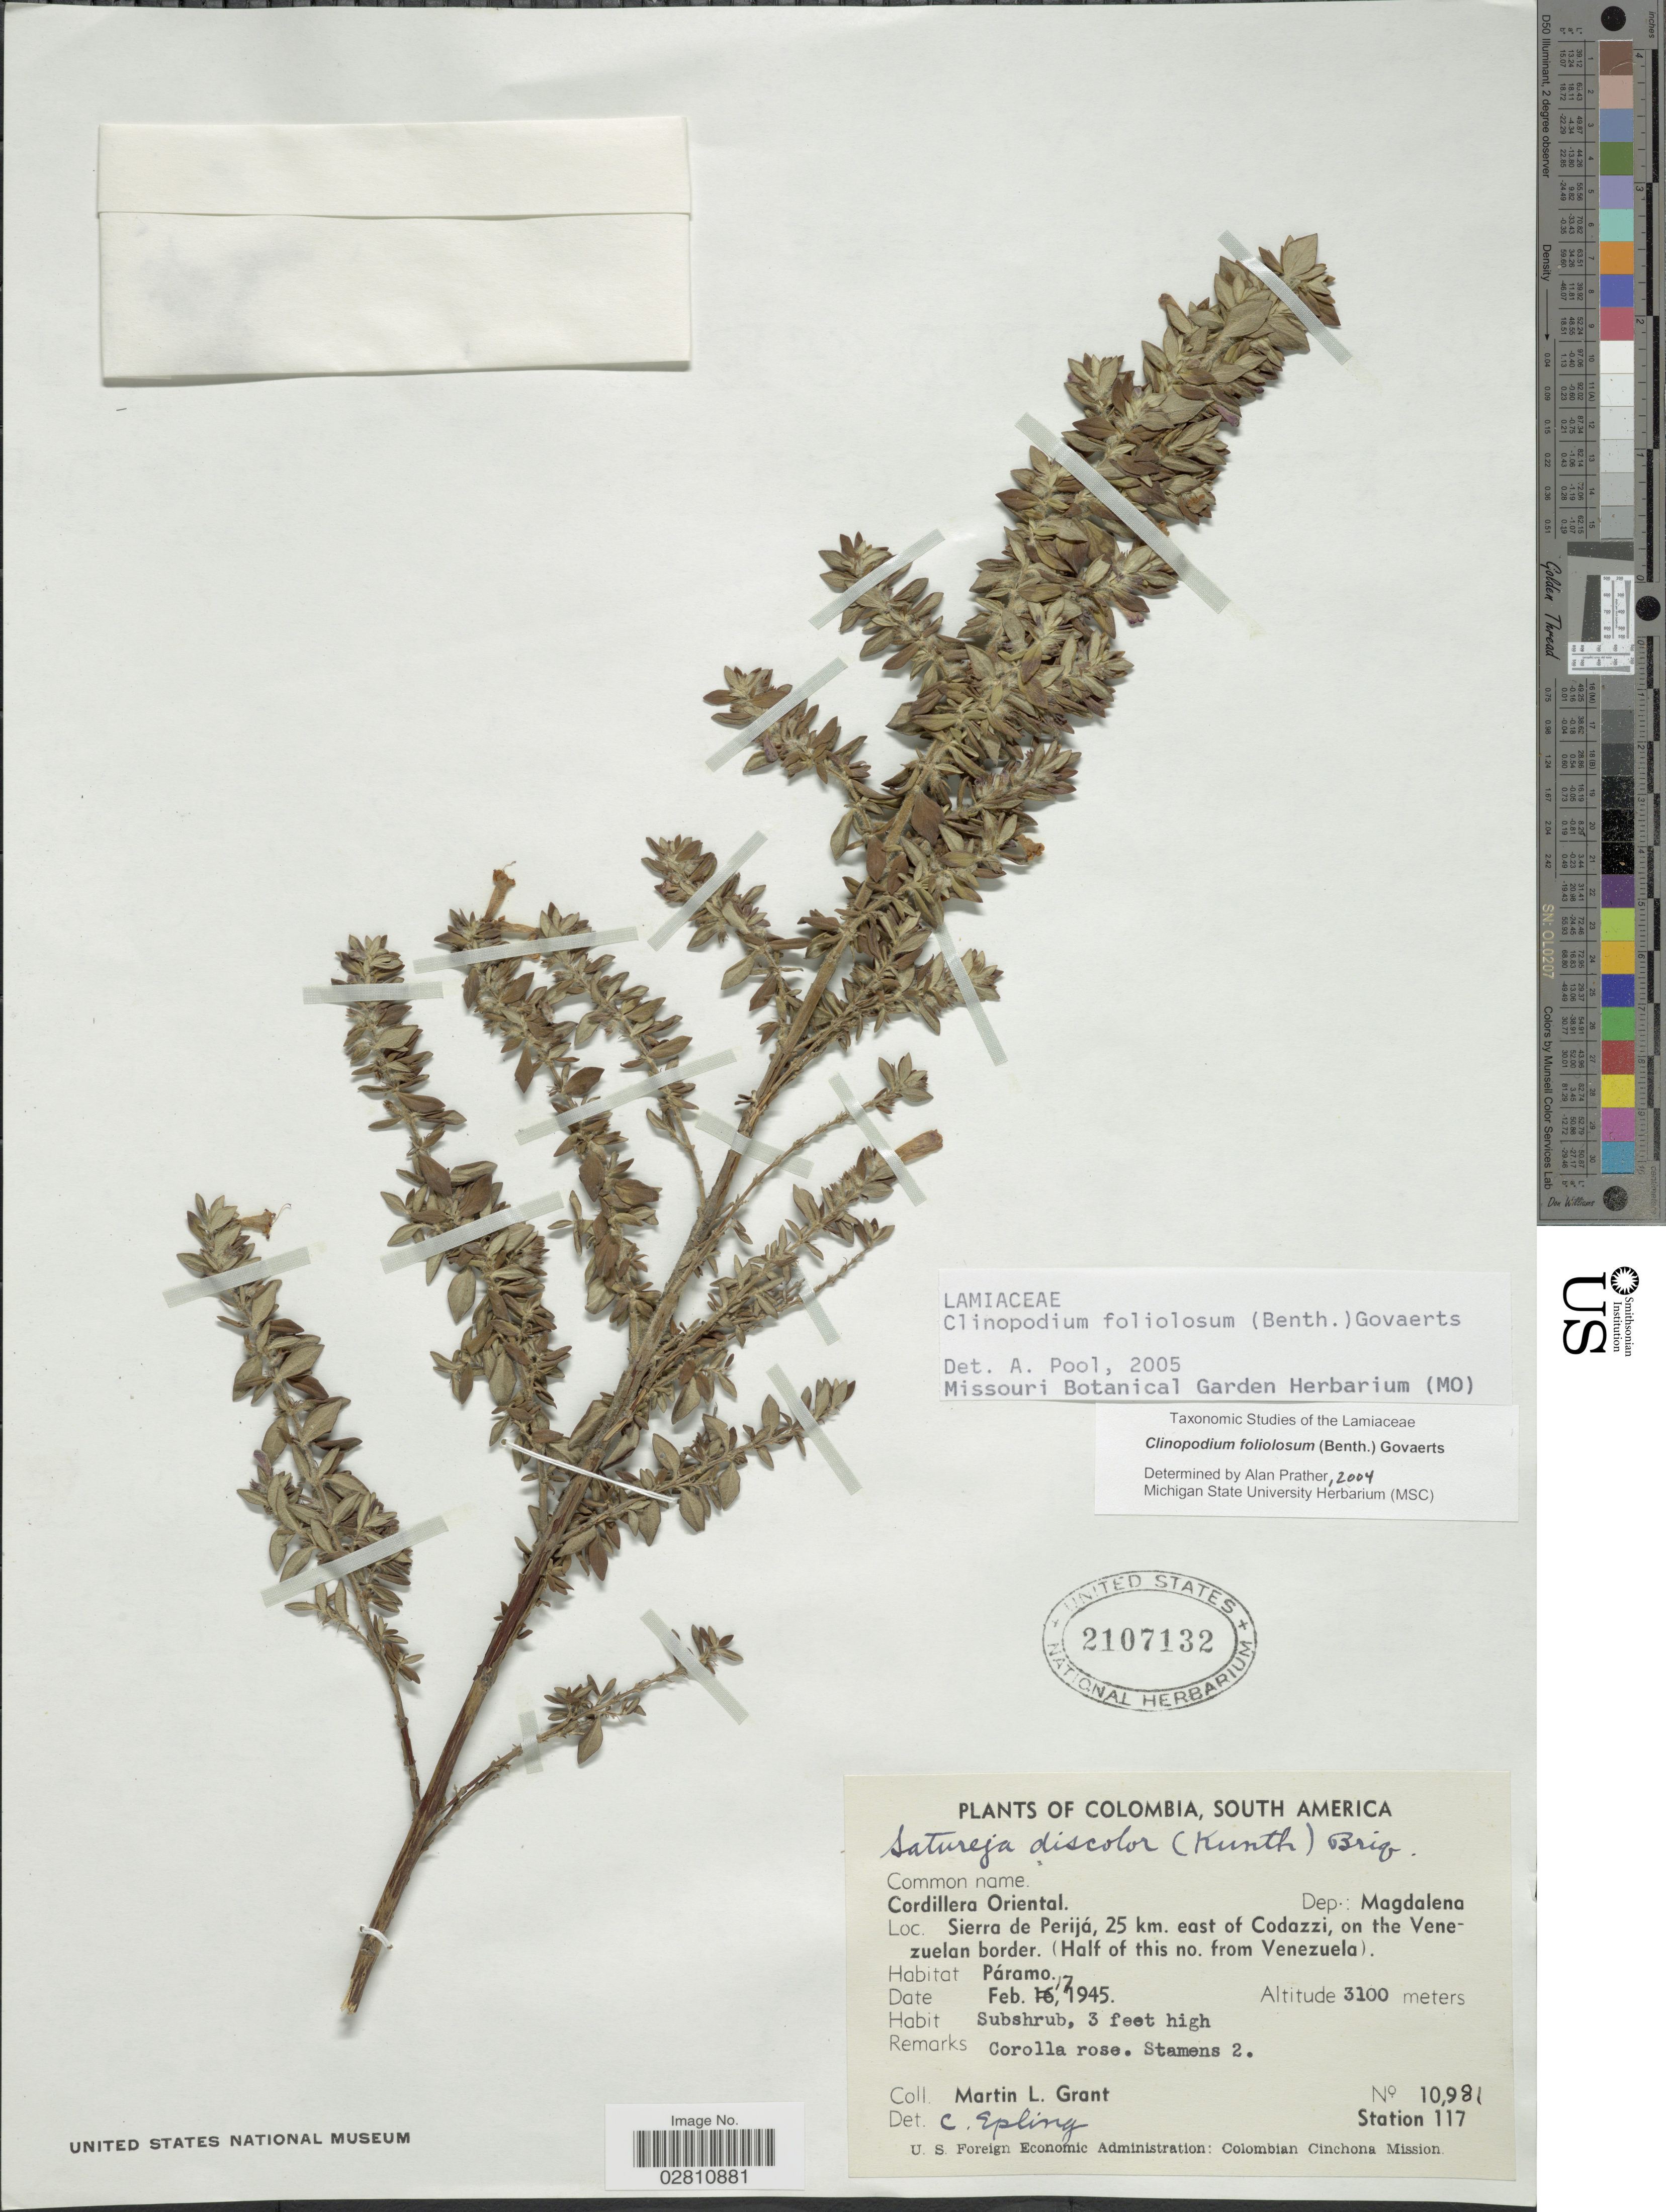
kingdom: Plantae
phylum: Tracheophyta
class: Magnoliopsida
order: Lamiales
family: Lamiaceae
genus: Clinopodium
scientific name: Clinopodium foliolosum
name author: (Benth.) Govaerts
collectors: M. L. Grant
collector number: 10981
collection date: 1945-02-17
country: Colombia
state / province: Magdalena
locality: Cordillera Oriental, Dep.: Magdalena, Sierra de Perijá, 25 km. east of Codazzi, on the Venzuelan border. (Half of this no. from Venezuela), Páramo, Station 117.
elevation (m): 3100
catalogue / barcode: US 2107132